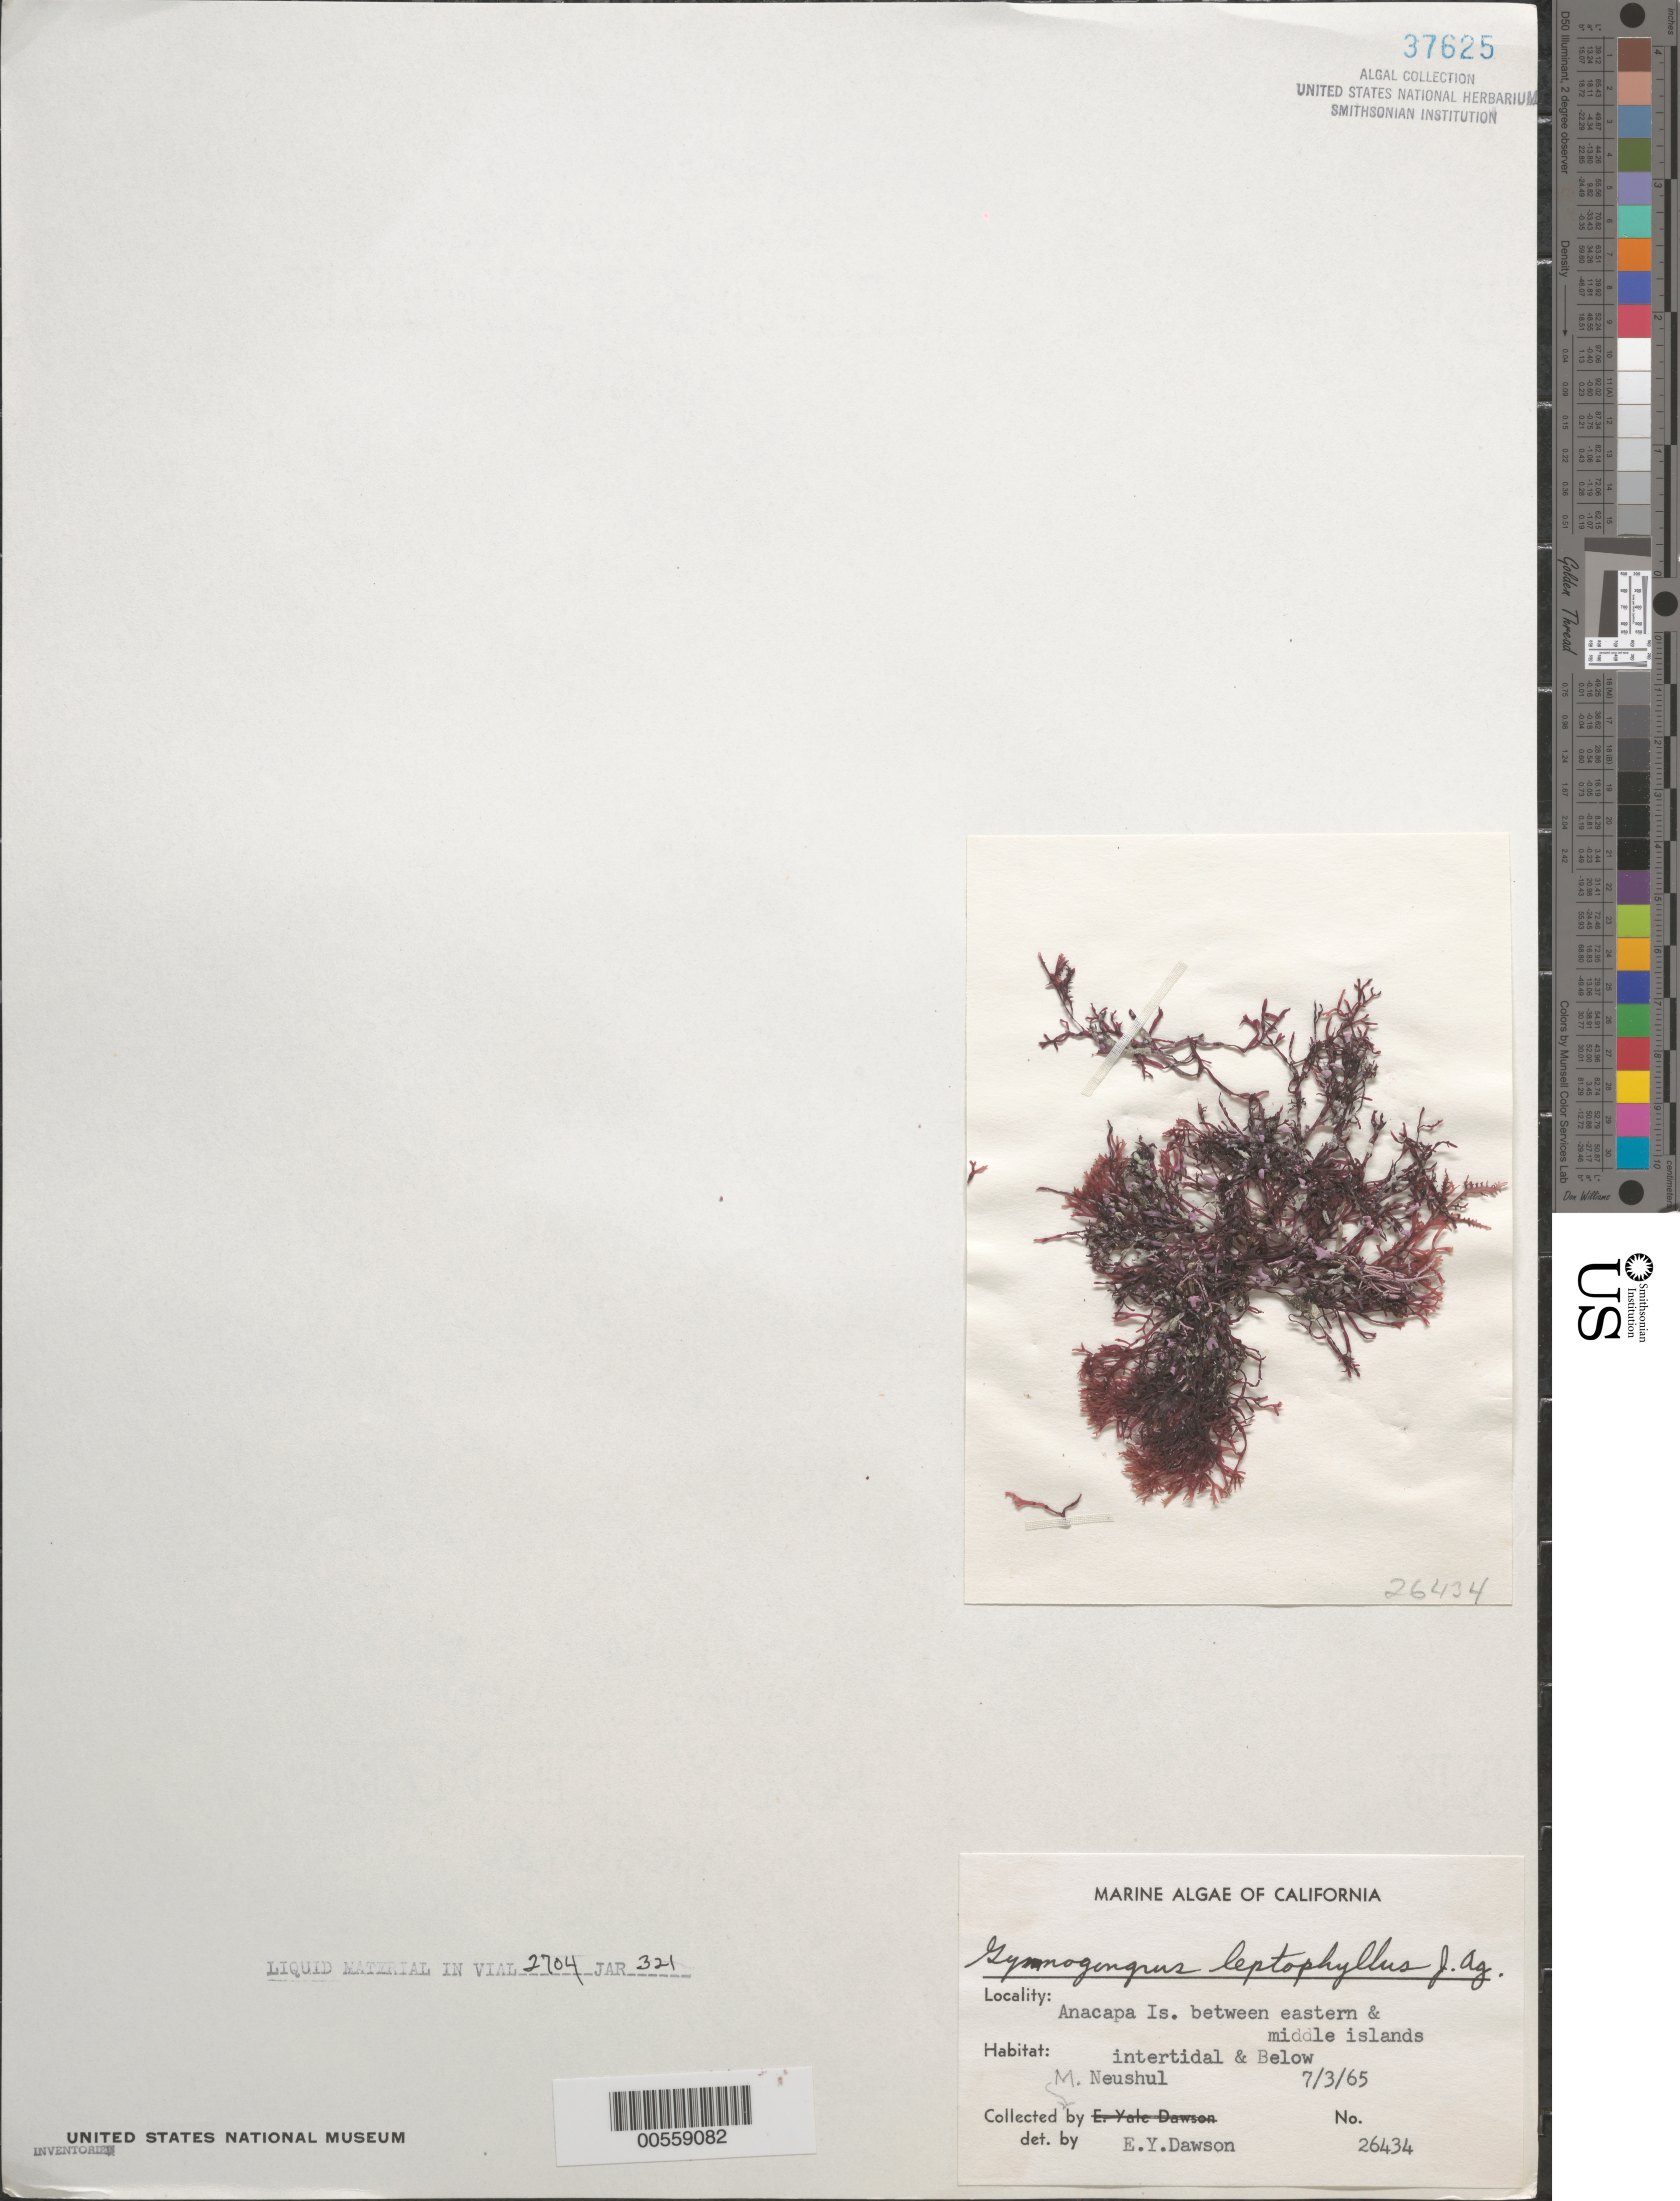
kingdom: Plantae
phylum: Rhodophyta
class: Florideophyceae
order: Gigartinales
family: Phyllophoraceae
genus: Besa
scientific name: Besa leptophylla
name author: (J. Agardh) M.S.Calderon & K.A. Miller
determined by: Algae name updating Project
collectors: M. Neushul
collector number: EYD 26434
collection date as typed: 03 Jul 1965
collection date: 1965-07-03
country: United States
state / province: California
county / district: Santa Barbara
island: Anacapa Island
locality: Between eastern and middle islands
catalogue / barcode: US 37625